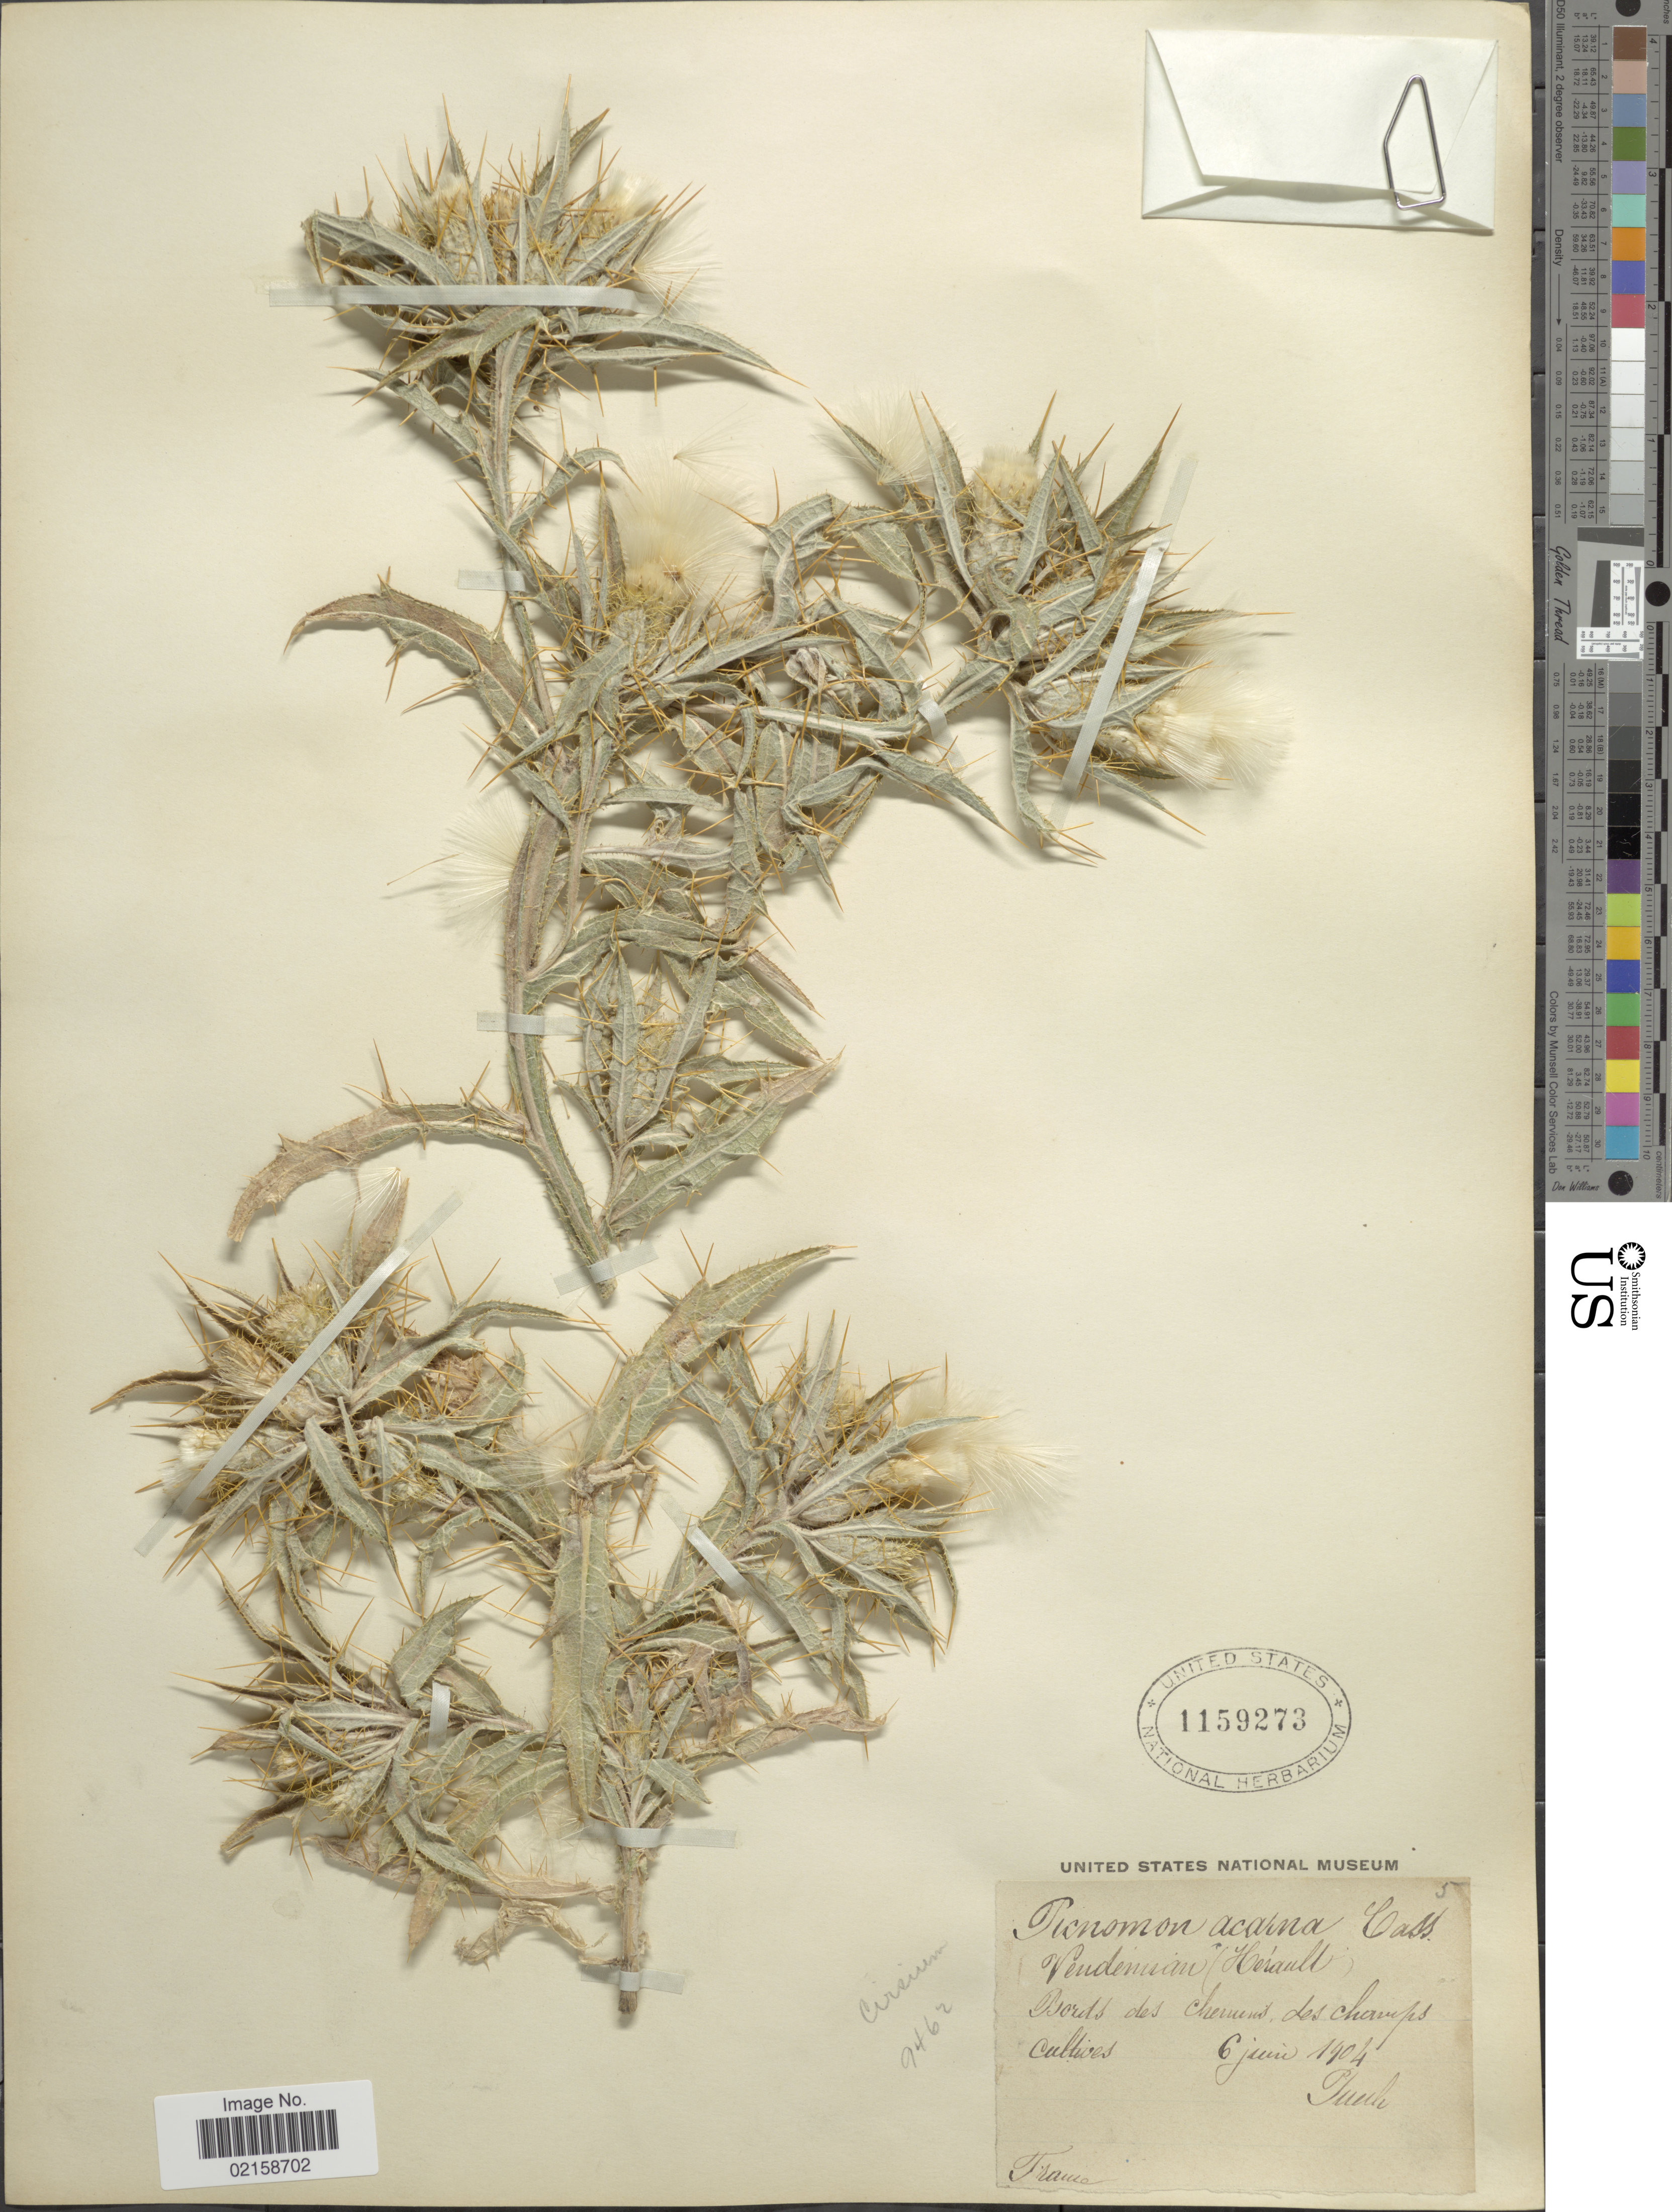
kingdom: Plantae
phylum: Tracheophyta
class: Magnoliopsida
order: Asterales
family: Asteraceae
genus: Picnomon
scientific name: Picnomon acarna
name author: (L.) Cass.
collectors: Puech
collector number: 5?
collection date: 1904-06-06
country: France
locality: Bords des chemins des champs cultives, Puuls [interpreted].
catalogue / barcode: US 1159273